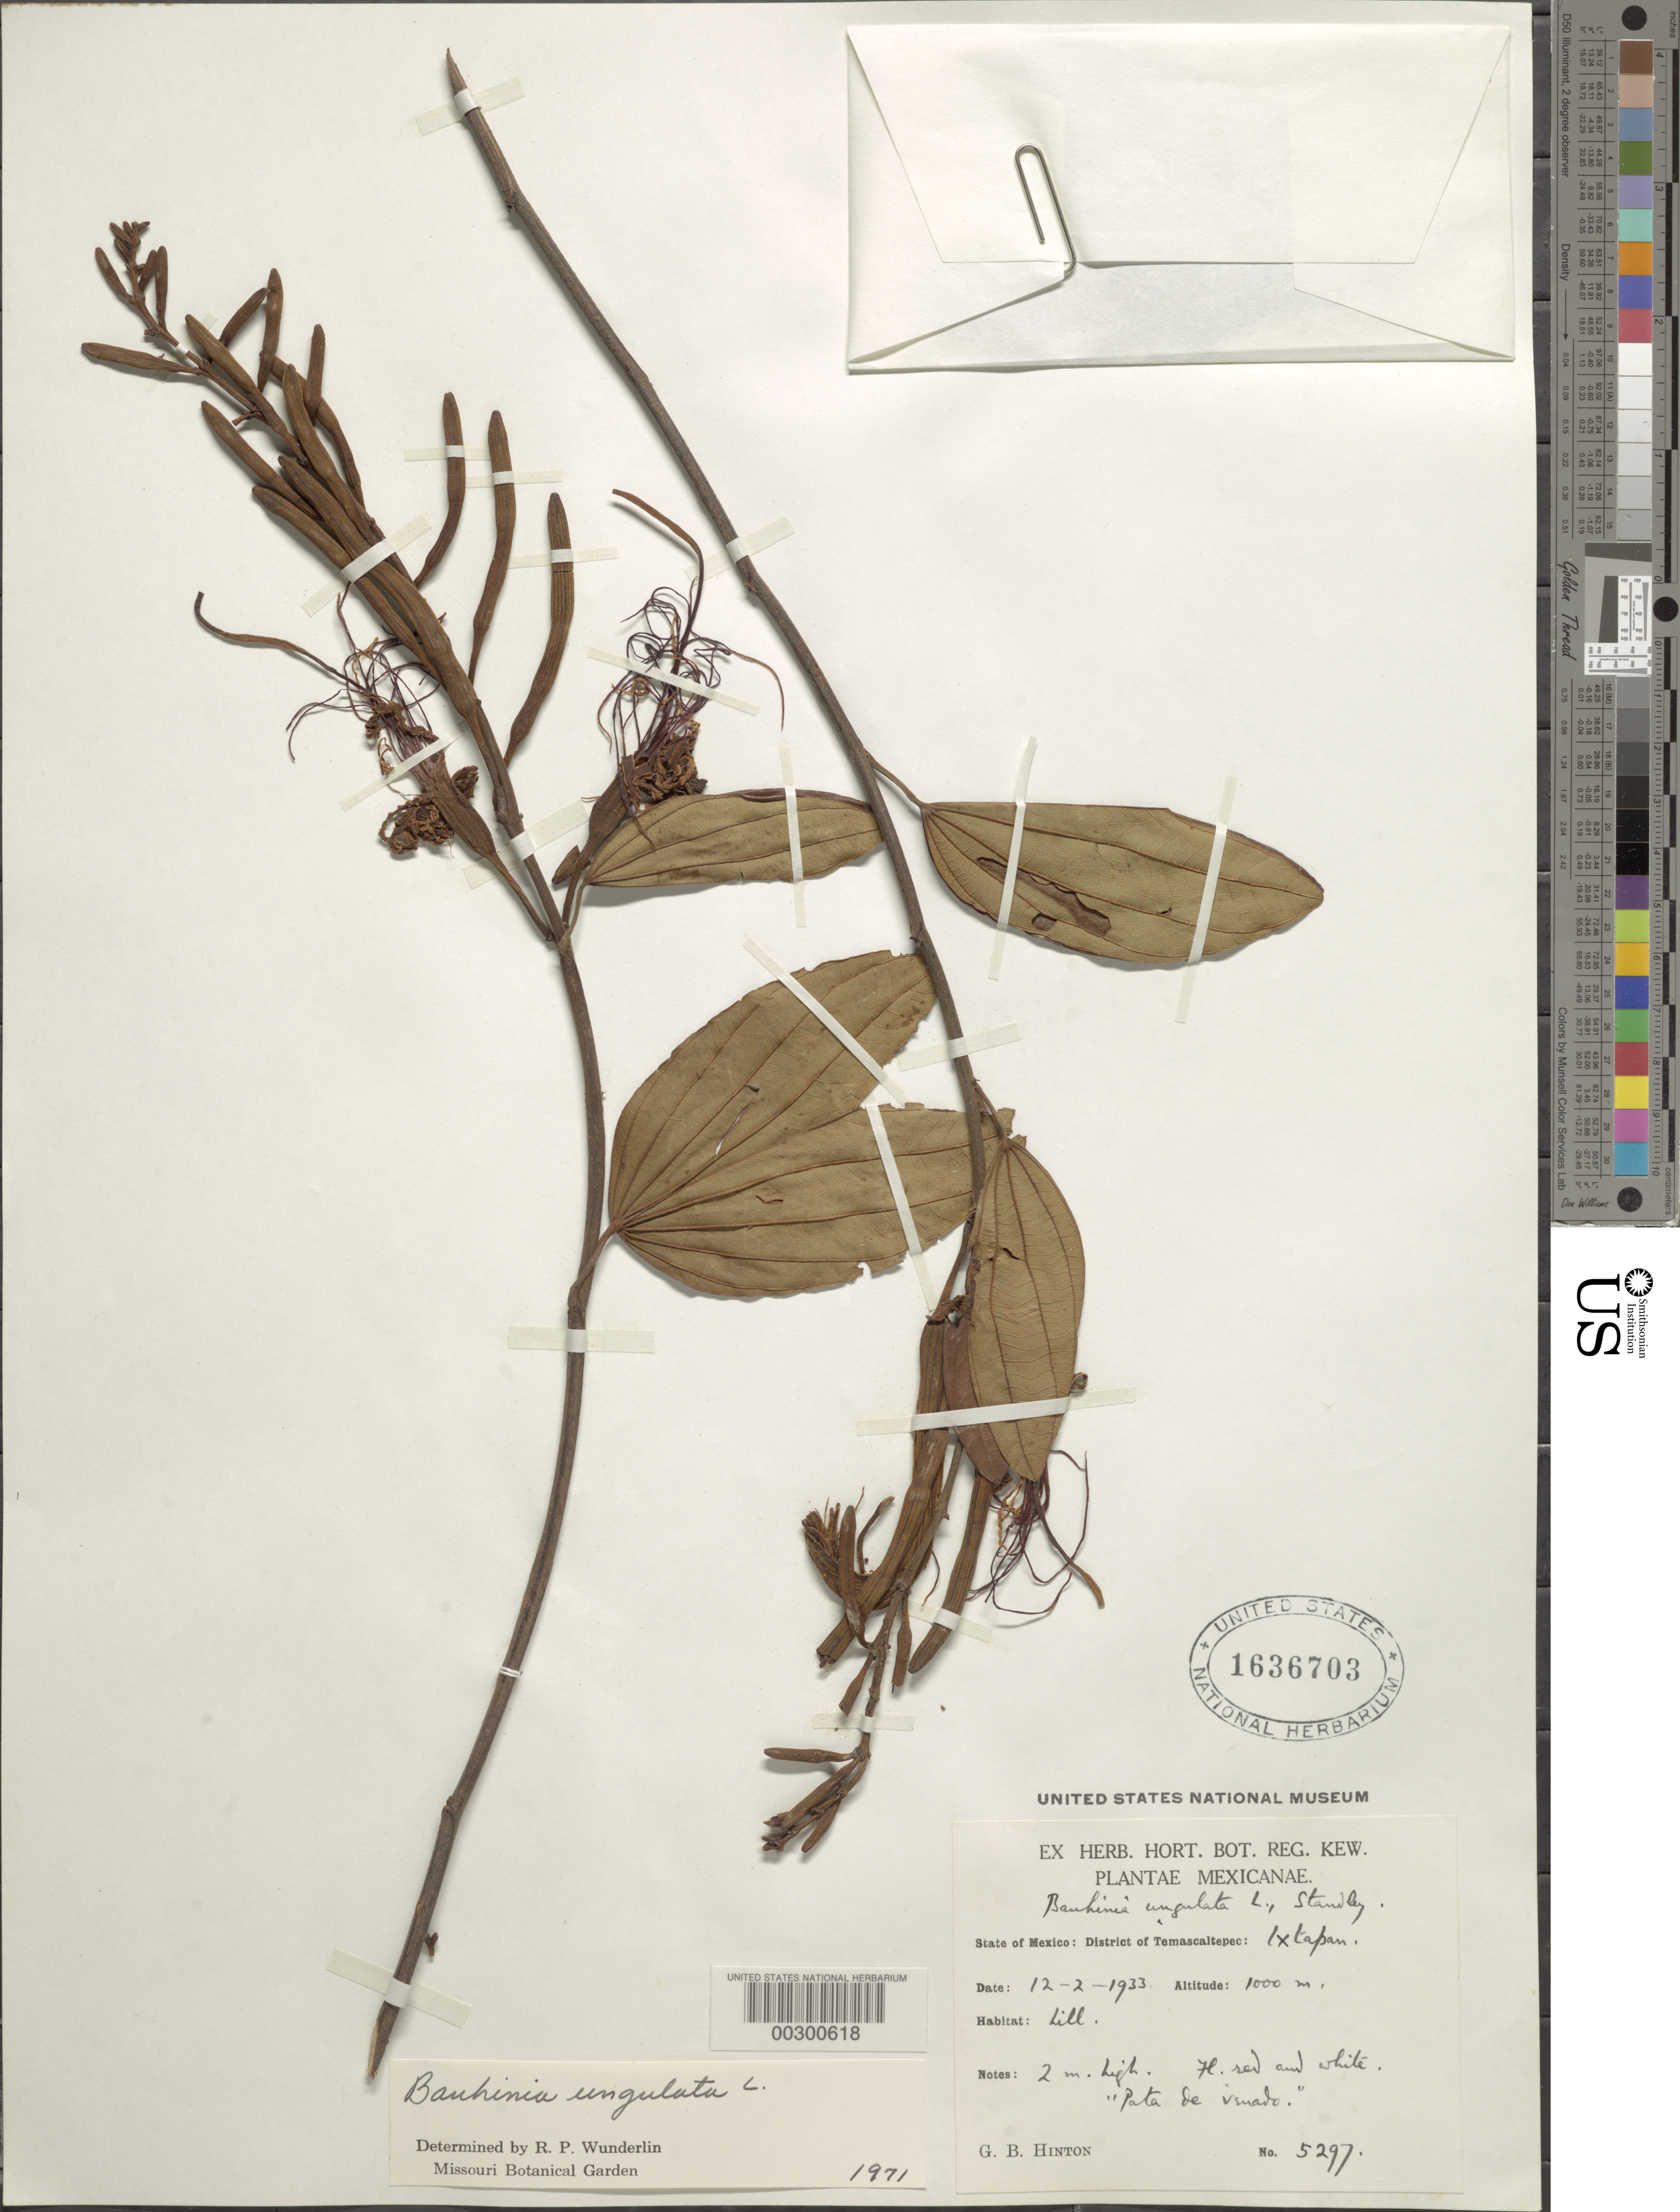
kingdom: Plantae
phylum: Tracheophyta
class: Magnoliopsida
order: Fabales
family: Fabaceae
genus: Bauhinia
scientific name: Bauhinia ungulata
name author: L.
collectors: G. B. Hinton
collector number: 5297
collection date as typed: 12 Feb 1933 or 02 Dec 1933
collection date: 1933-02-12 or 1933-12-02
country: Mexico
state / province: México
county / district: Temascaltepec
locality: Ixtapan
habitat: Hill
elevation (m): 1000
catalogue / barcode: US 1636703